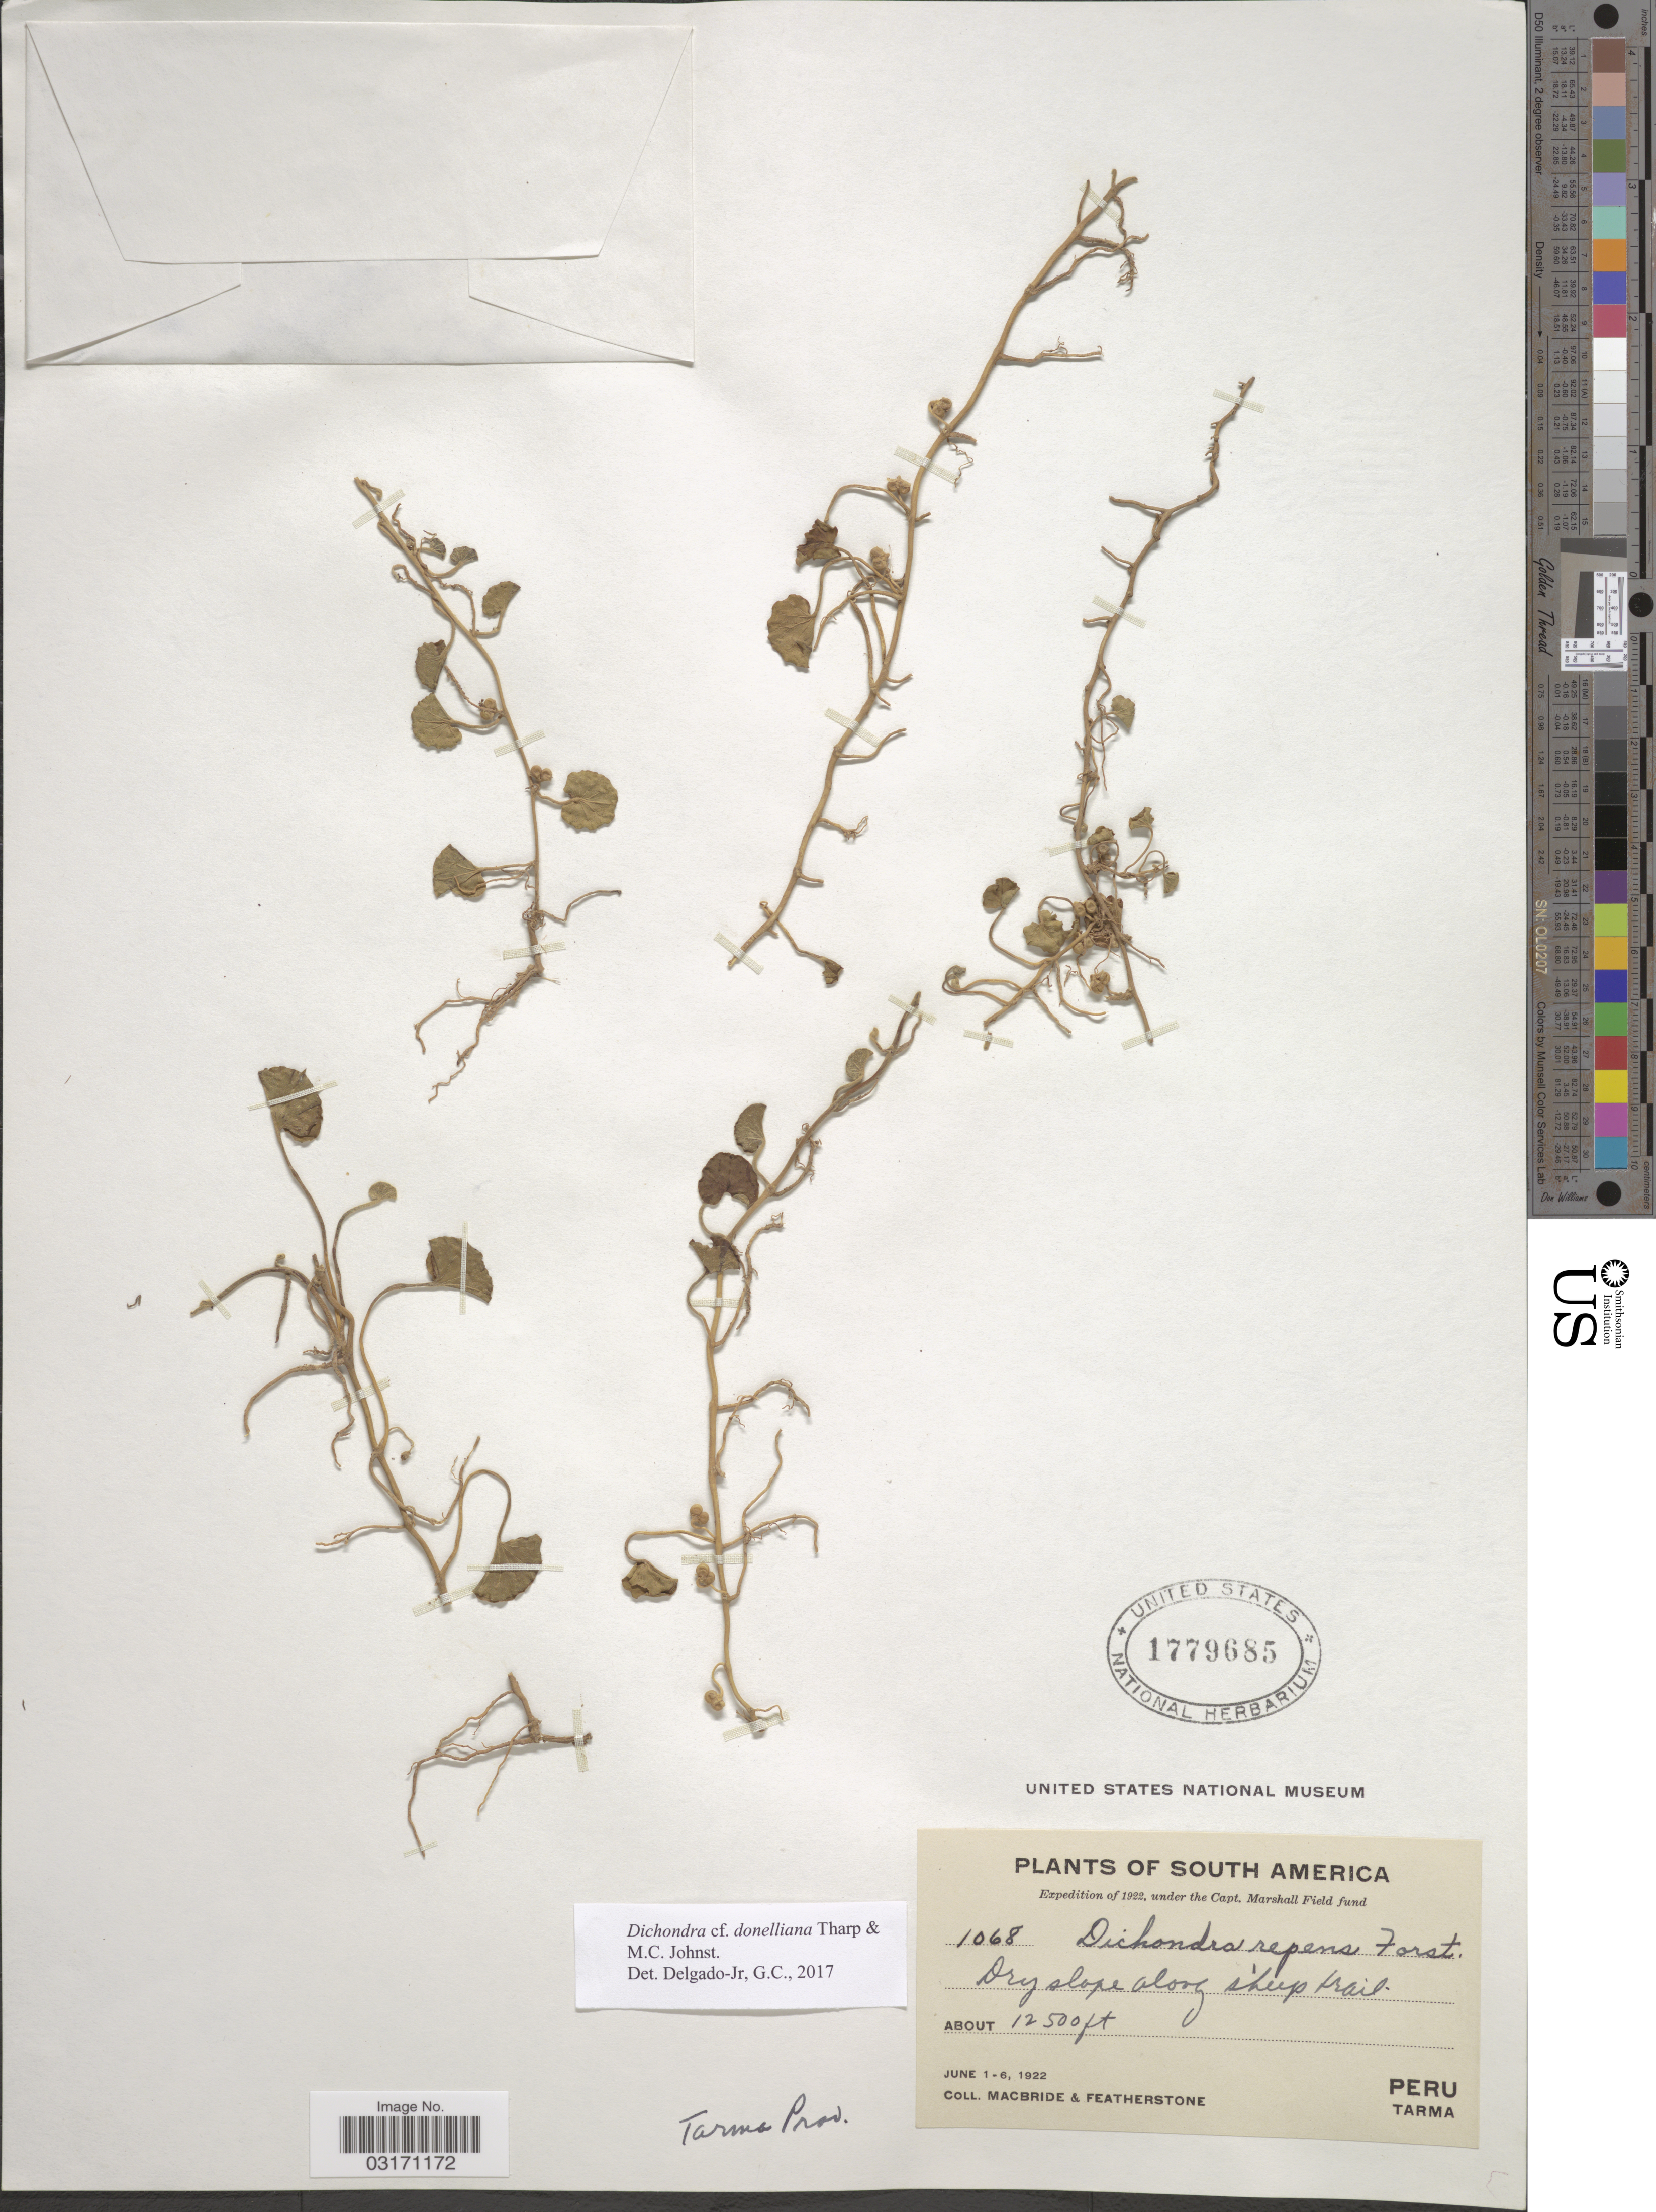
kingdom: Plantae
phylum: Tracheophyta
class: Magnoliopsida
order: Solanales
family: Convolvulaceae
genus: Dichondra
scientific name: Dichondra donelliana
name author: Tharp & M.C. Johnst.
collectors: Macbride, -- & -. Featherstone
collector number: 1068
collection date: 1922-06-01/1922-06-06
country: Peru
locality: Dry slope along sheep trail. Tarma.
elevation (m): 3810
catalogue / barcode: US 1779685